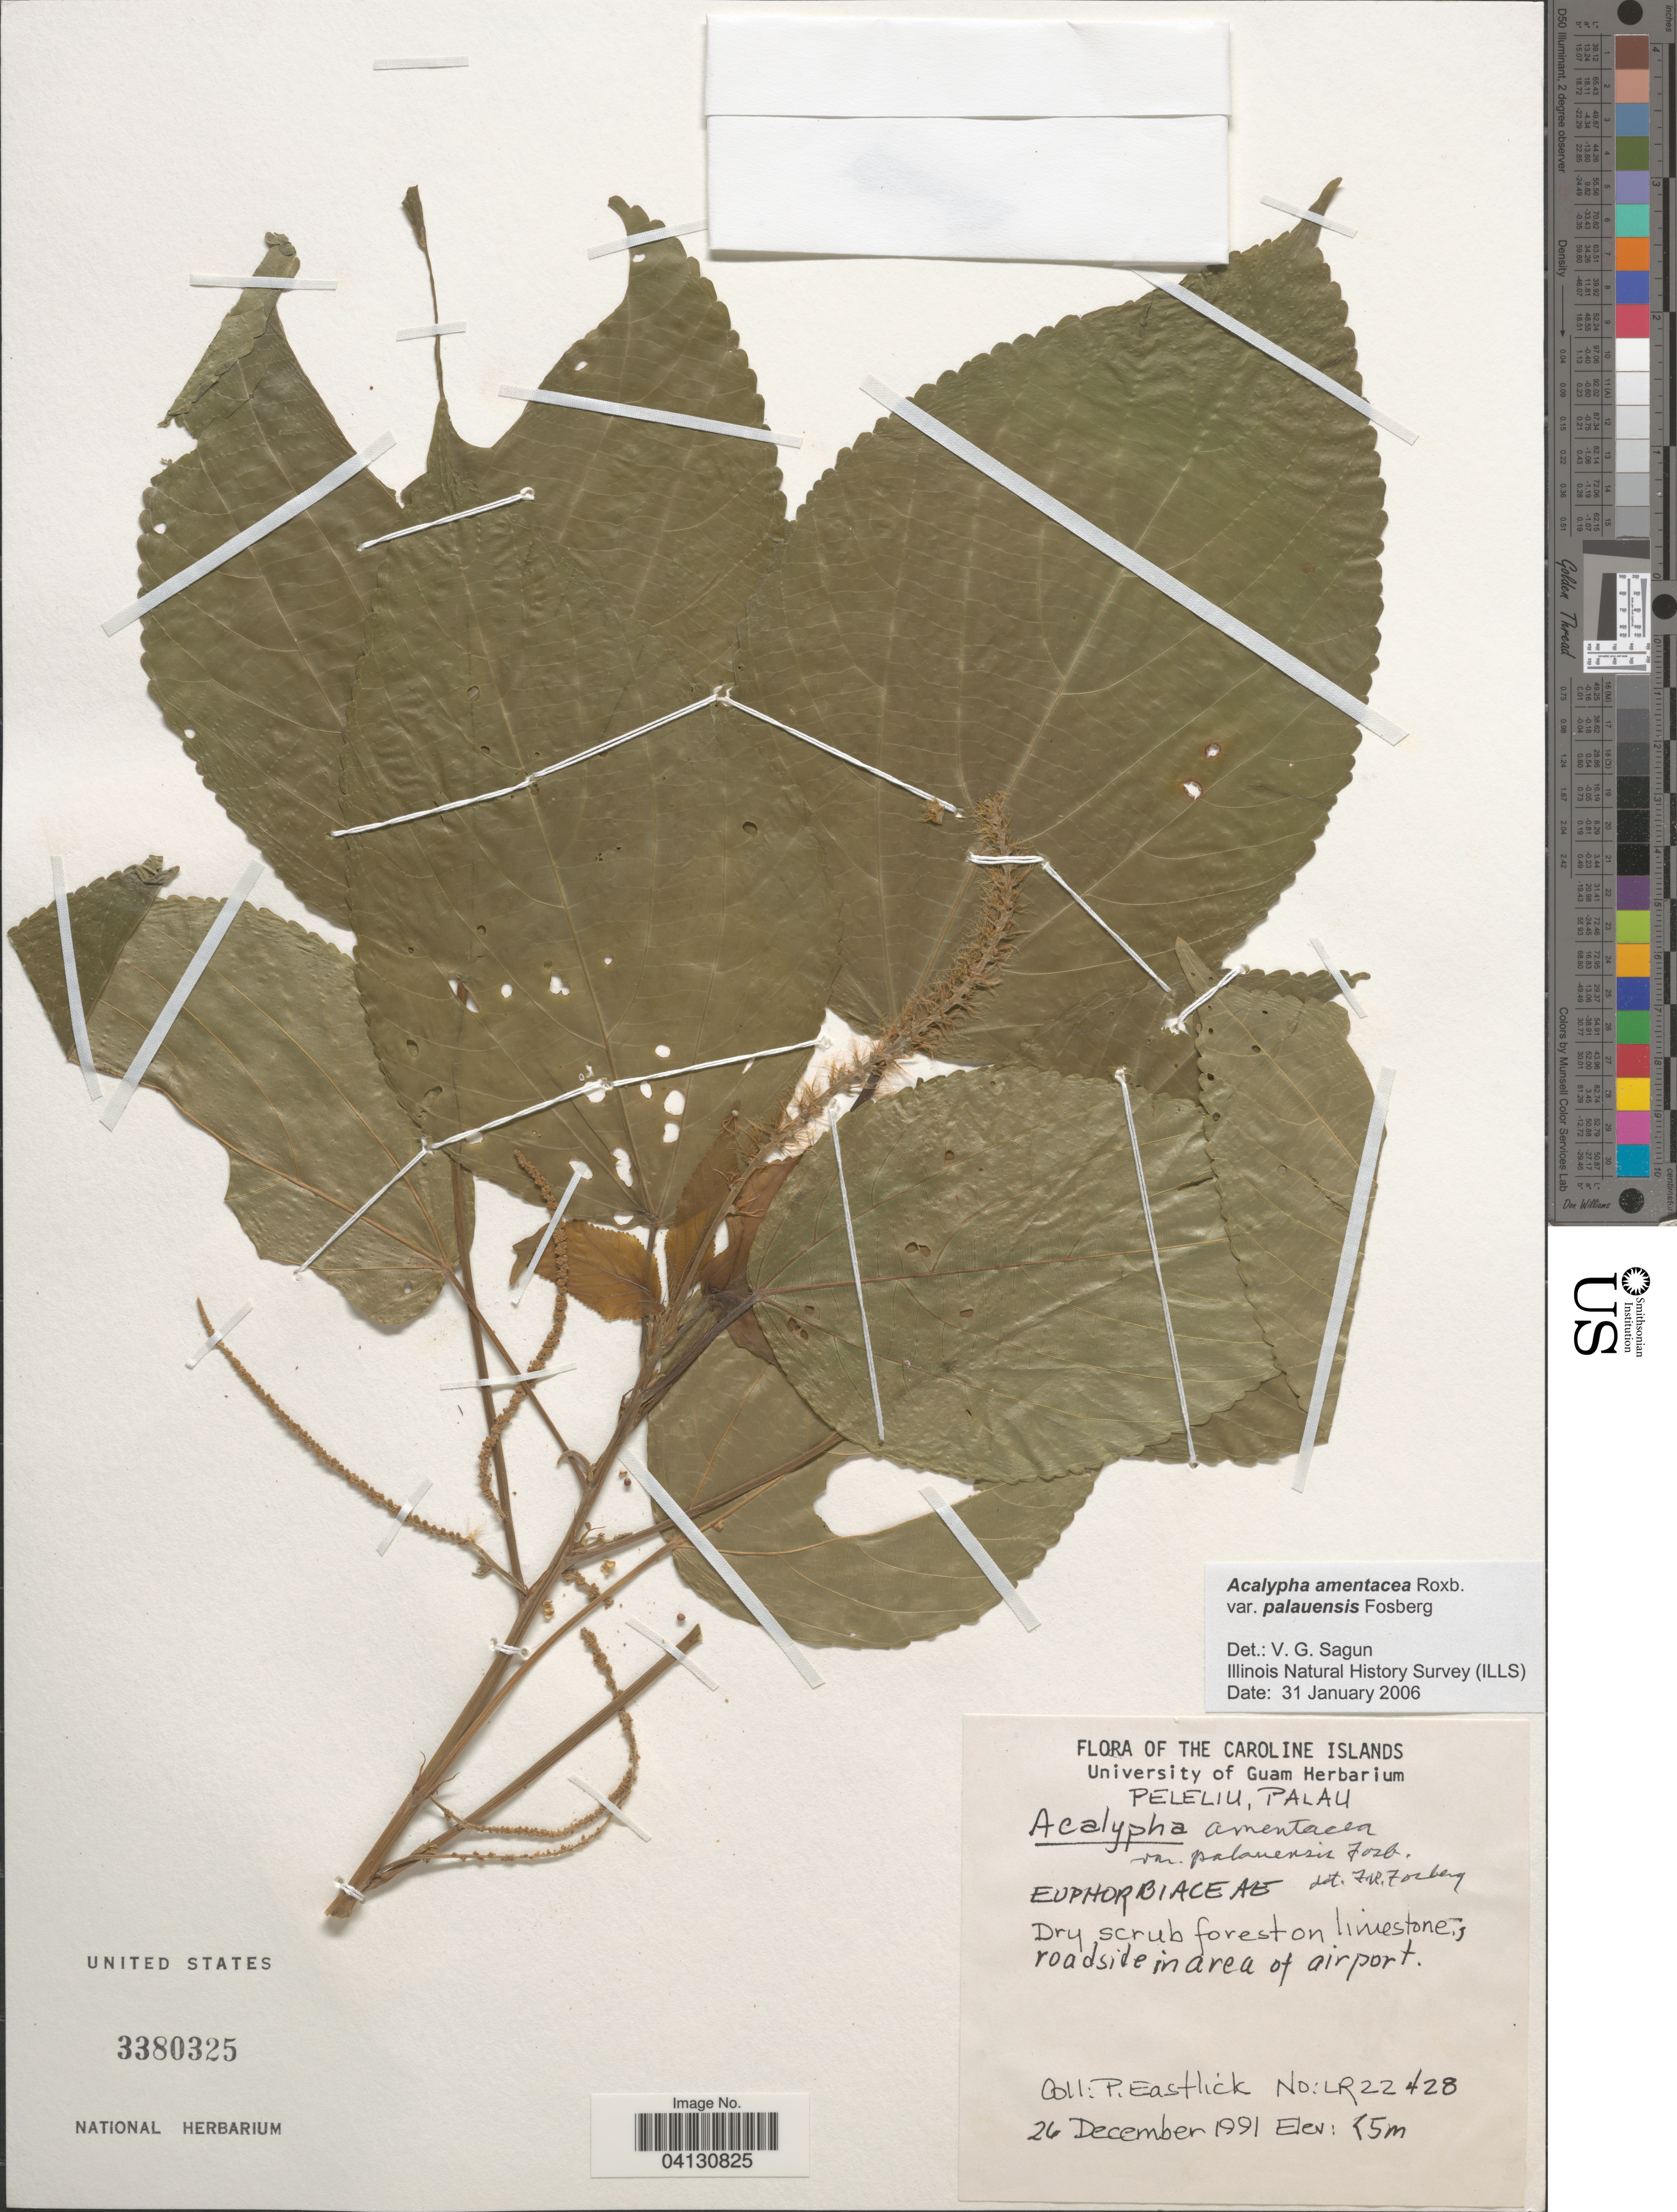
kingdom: Plantae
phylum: Tracheophyta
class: Magnoliopsida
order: Malpighiales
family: Euphorbiaceae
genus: Acalypha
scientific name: Acalypha amentacea var. palauensis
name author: Fosberg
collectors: P. Eastlick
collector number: LR22428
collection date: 1991-12-26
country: Palau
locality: The Caroline Islands. Peleliu, Palau. Roadside in area of airport.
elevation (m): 5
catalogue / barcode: US 3380325